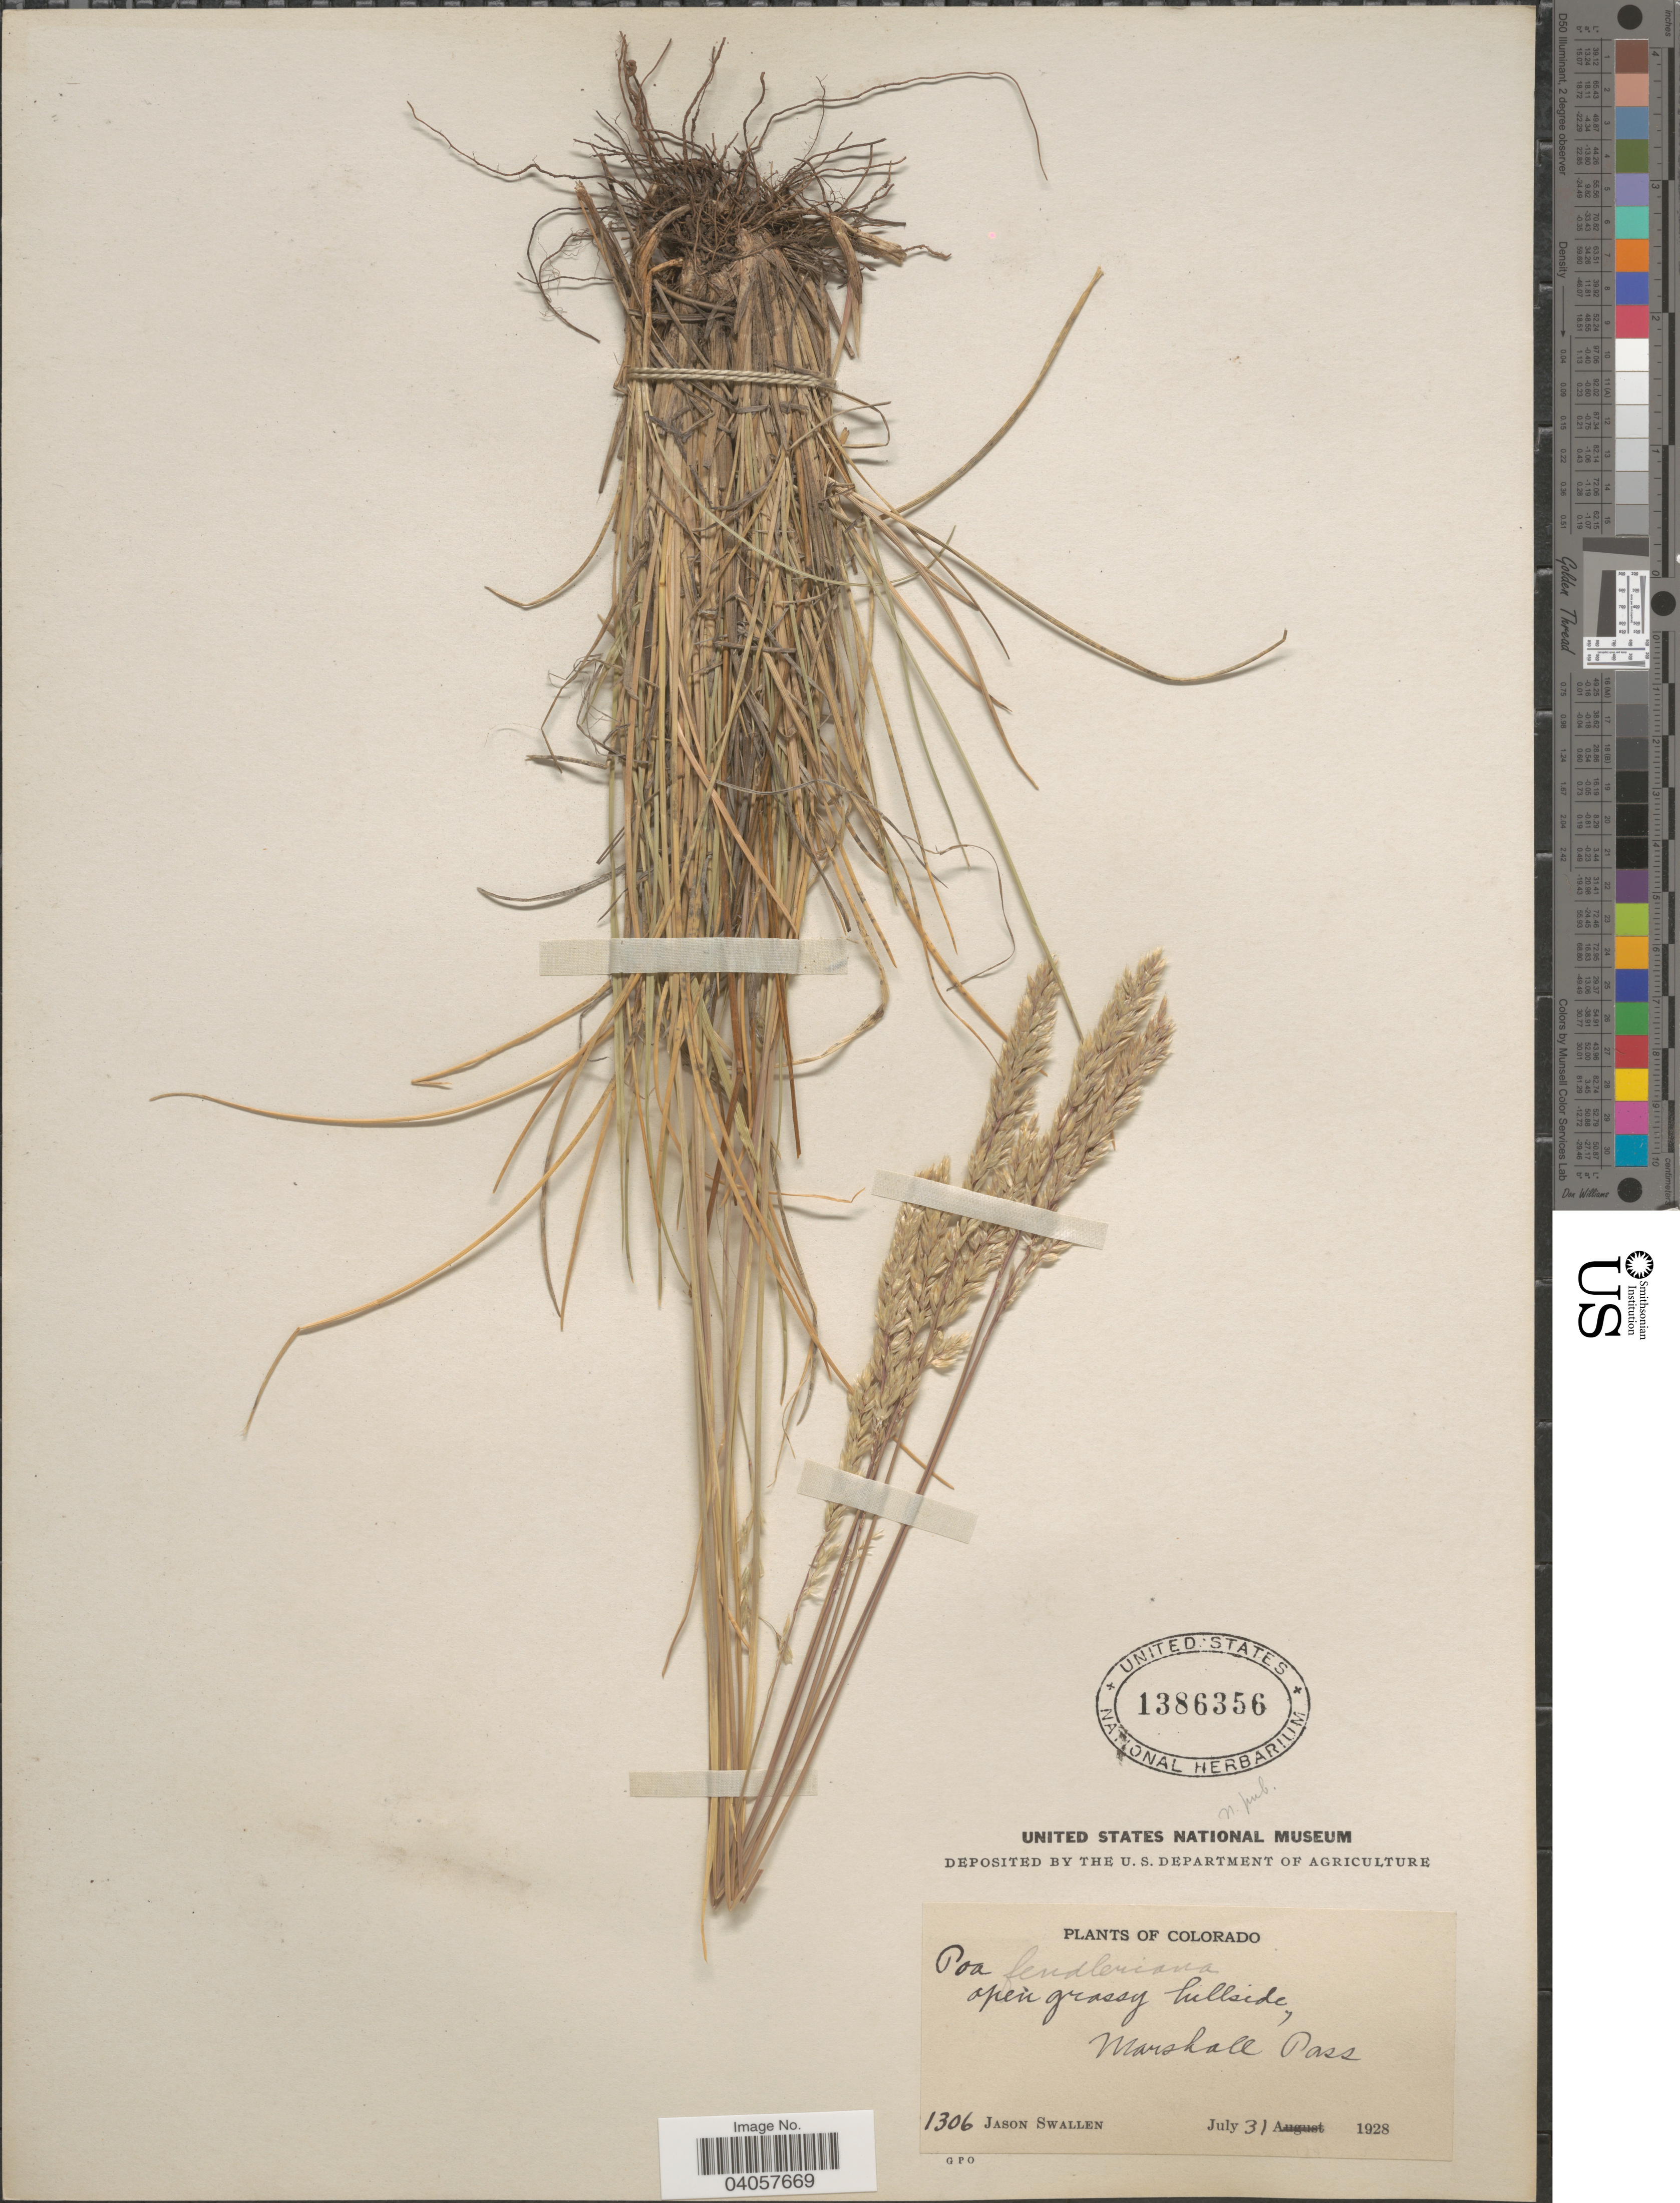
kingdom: Plantae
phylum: Tracheophyta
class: Liliopsida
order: Poales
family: Poaceae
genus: Poa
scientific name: Poa fendleriana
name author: (Steud.) Vasey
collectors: J. R. Swallen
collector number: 1306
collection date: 1928-07-31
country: United States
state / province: Colorado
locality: Marshall Pass.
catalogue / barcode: US 1386356